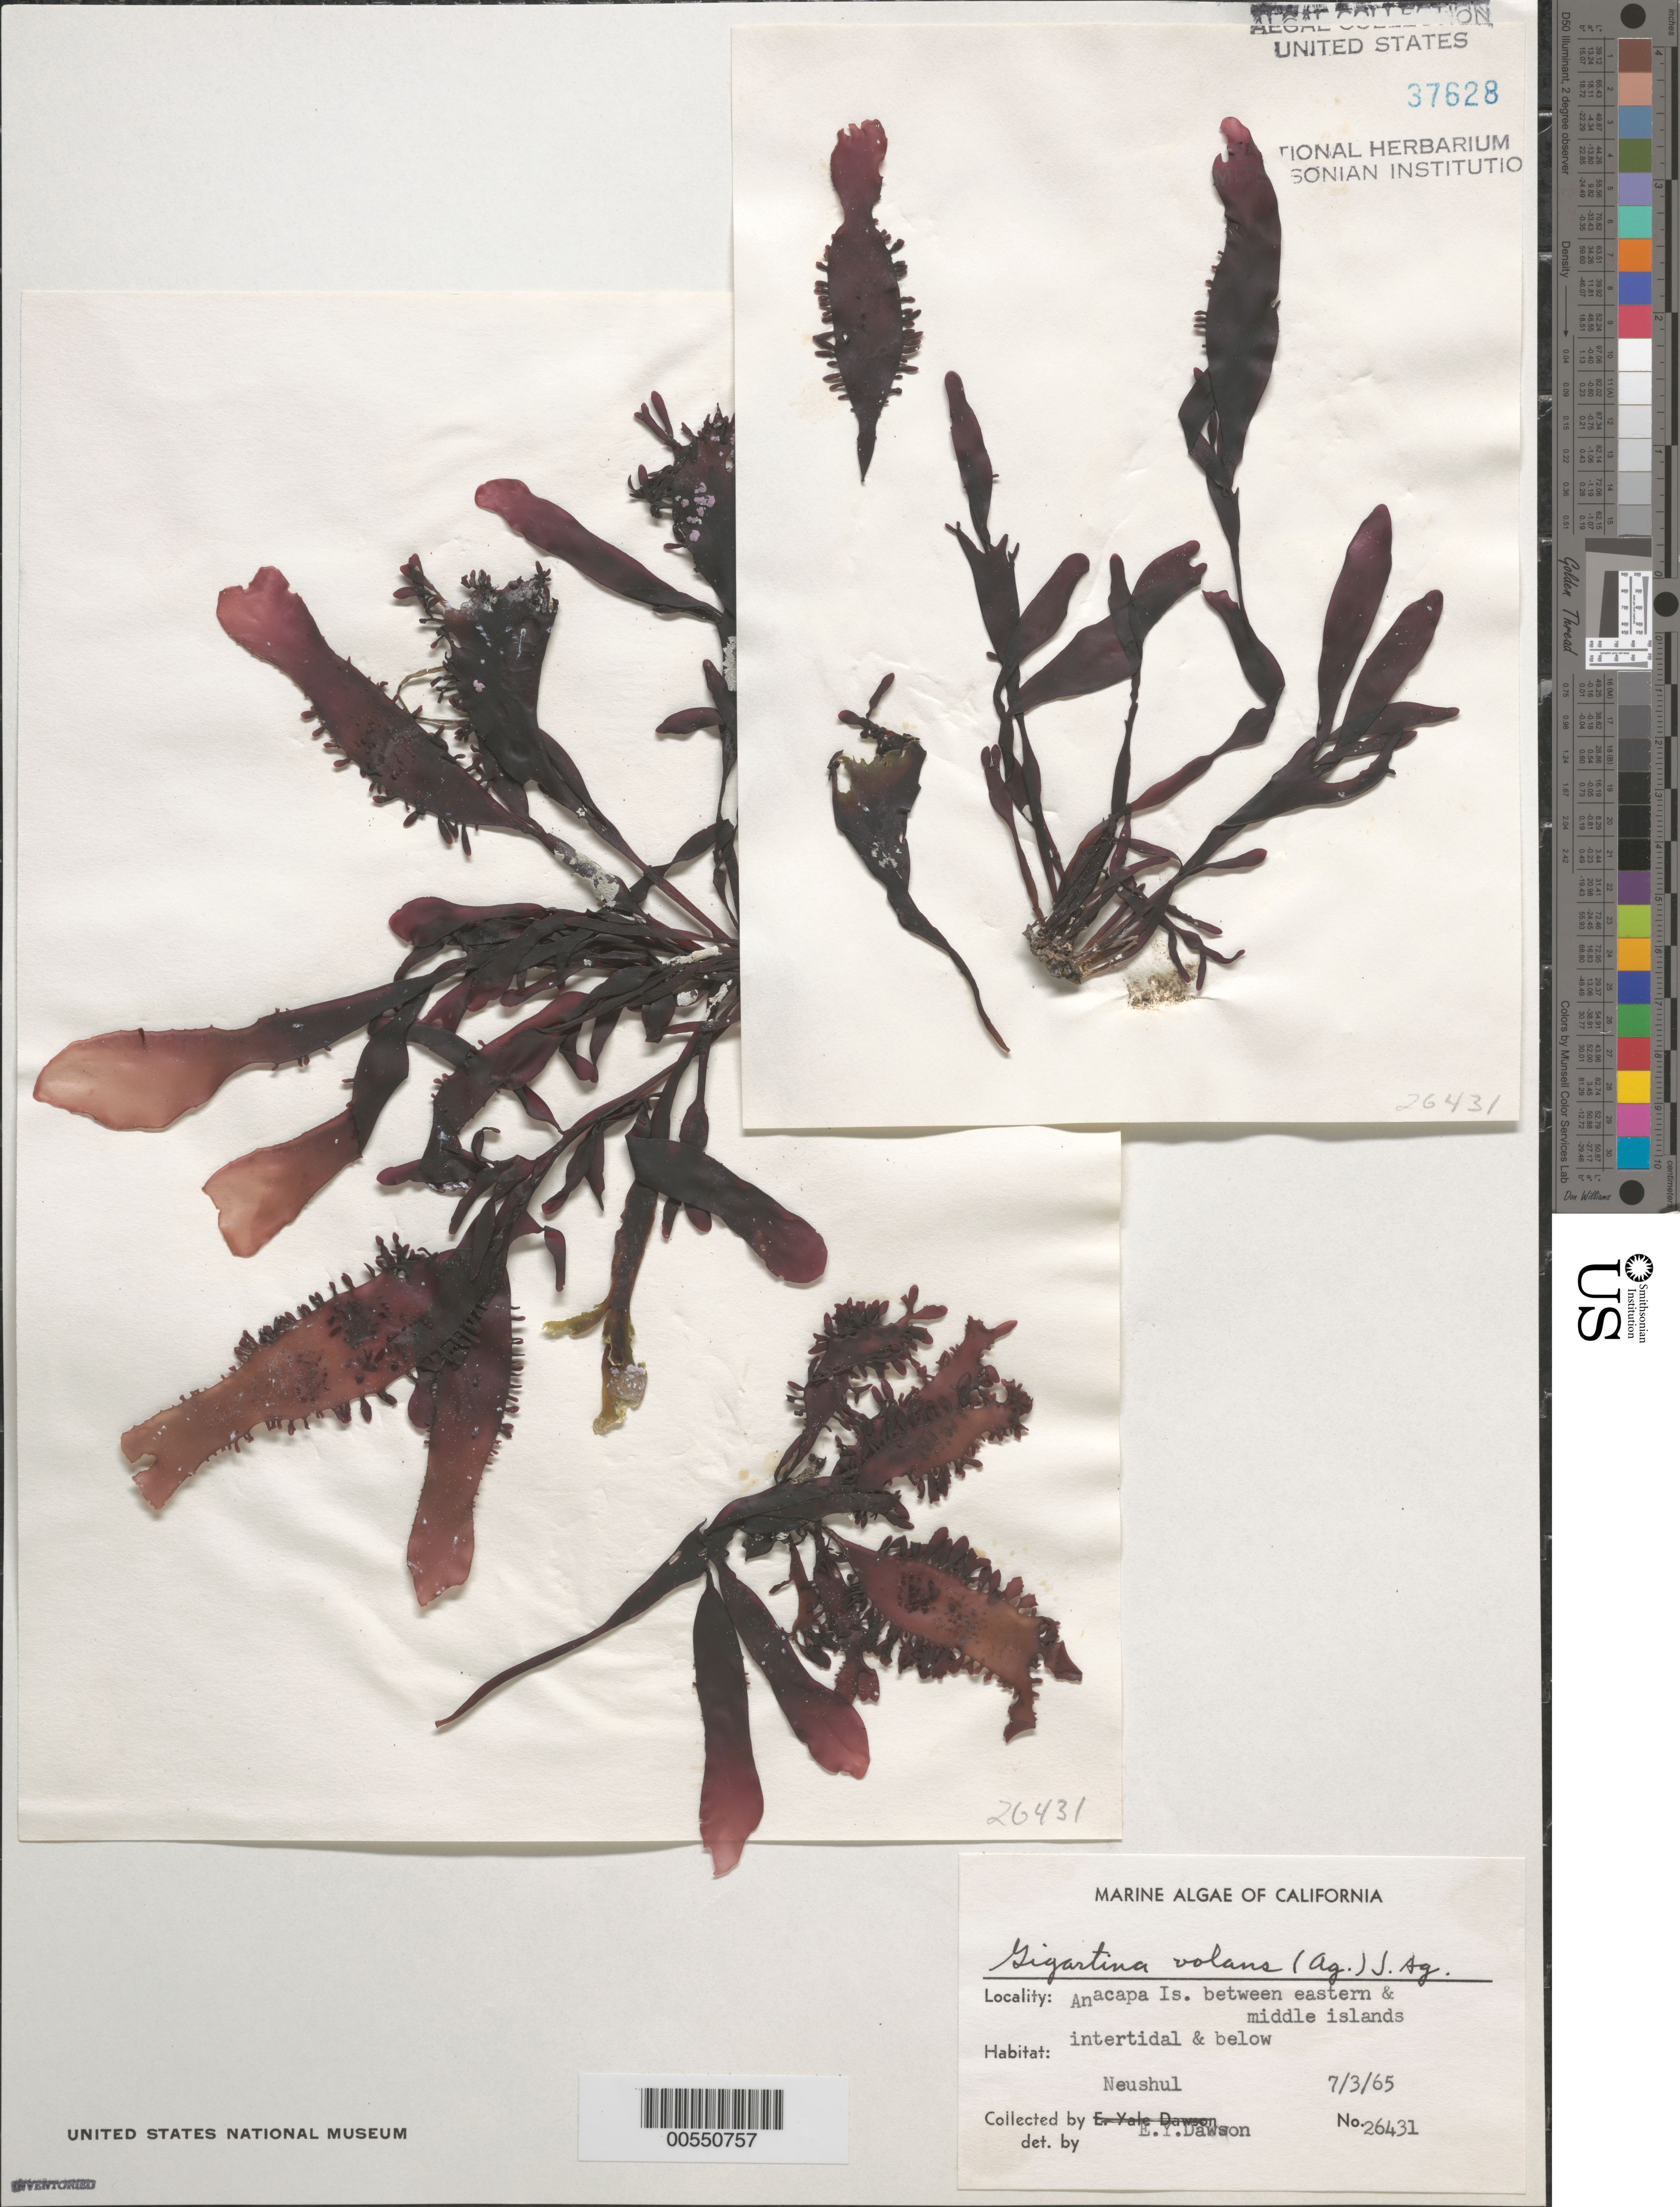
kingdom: Plantae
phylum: Rhodophyta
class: Florideophyceae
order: Gigartinales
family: Gigartinaceae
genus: Mazzaella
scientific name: Mazzaella volans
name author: (C. Agardh) Fredericq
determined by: Algae name updating Project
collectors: M. Neushul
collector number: EYD 26431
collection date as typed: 03 Jul 1965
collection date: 1965-07-03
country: United States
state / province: California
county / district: Ventura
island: Anacapa Island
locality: Between eastern and middle islands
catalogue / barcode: US 37628